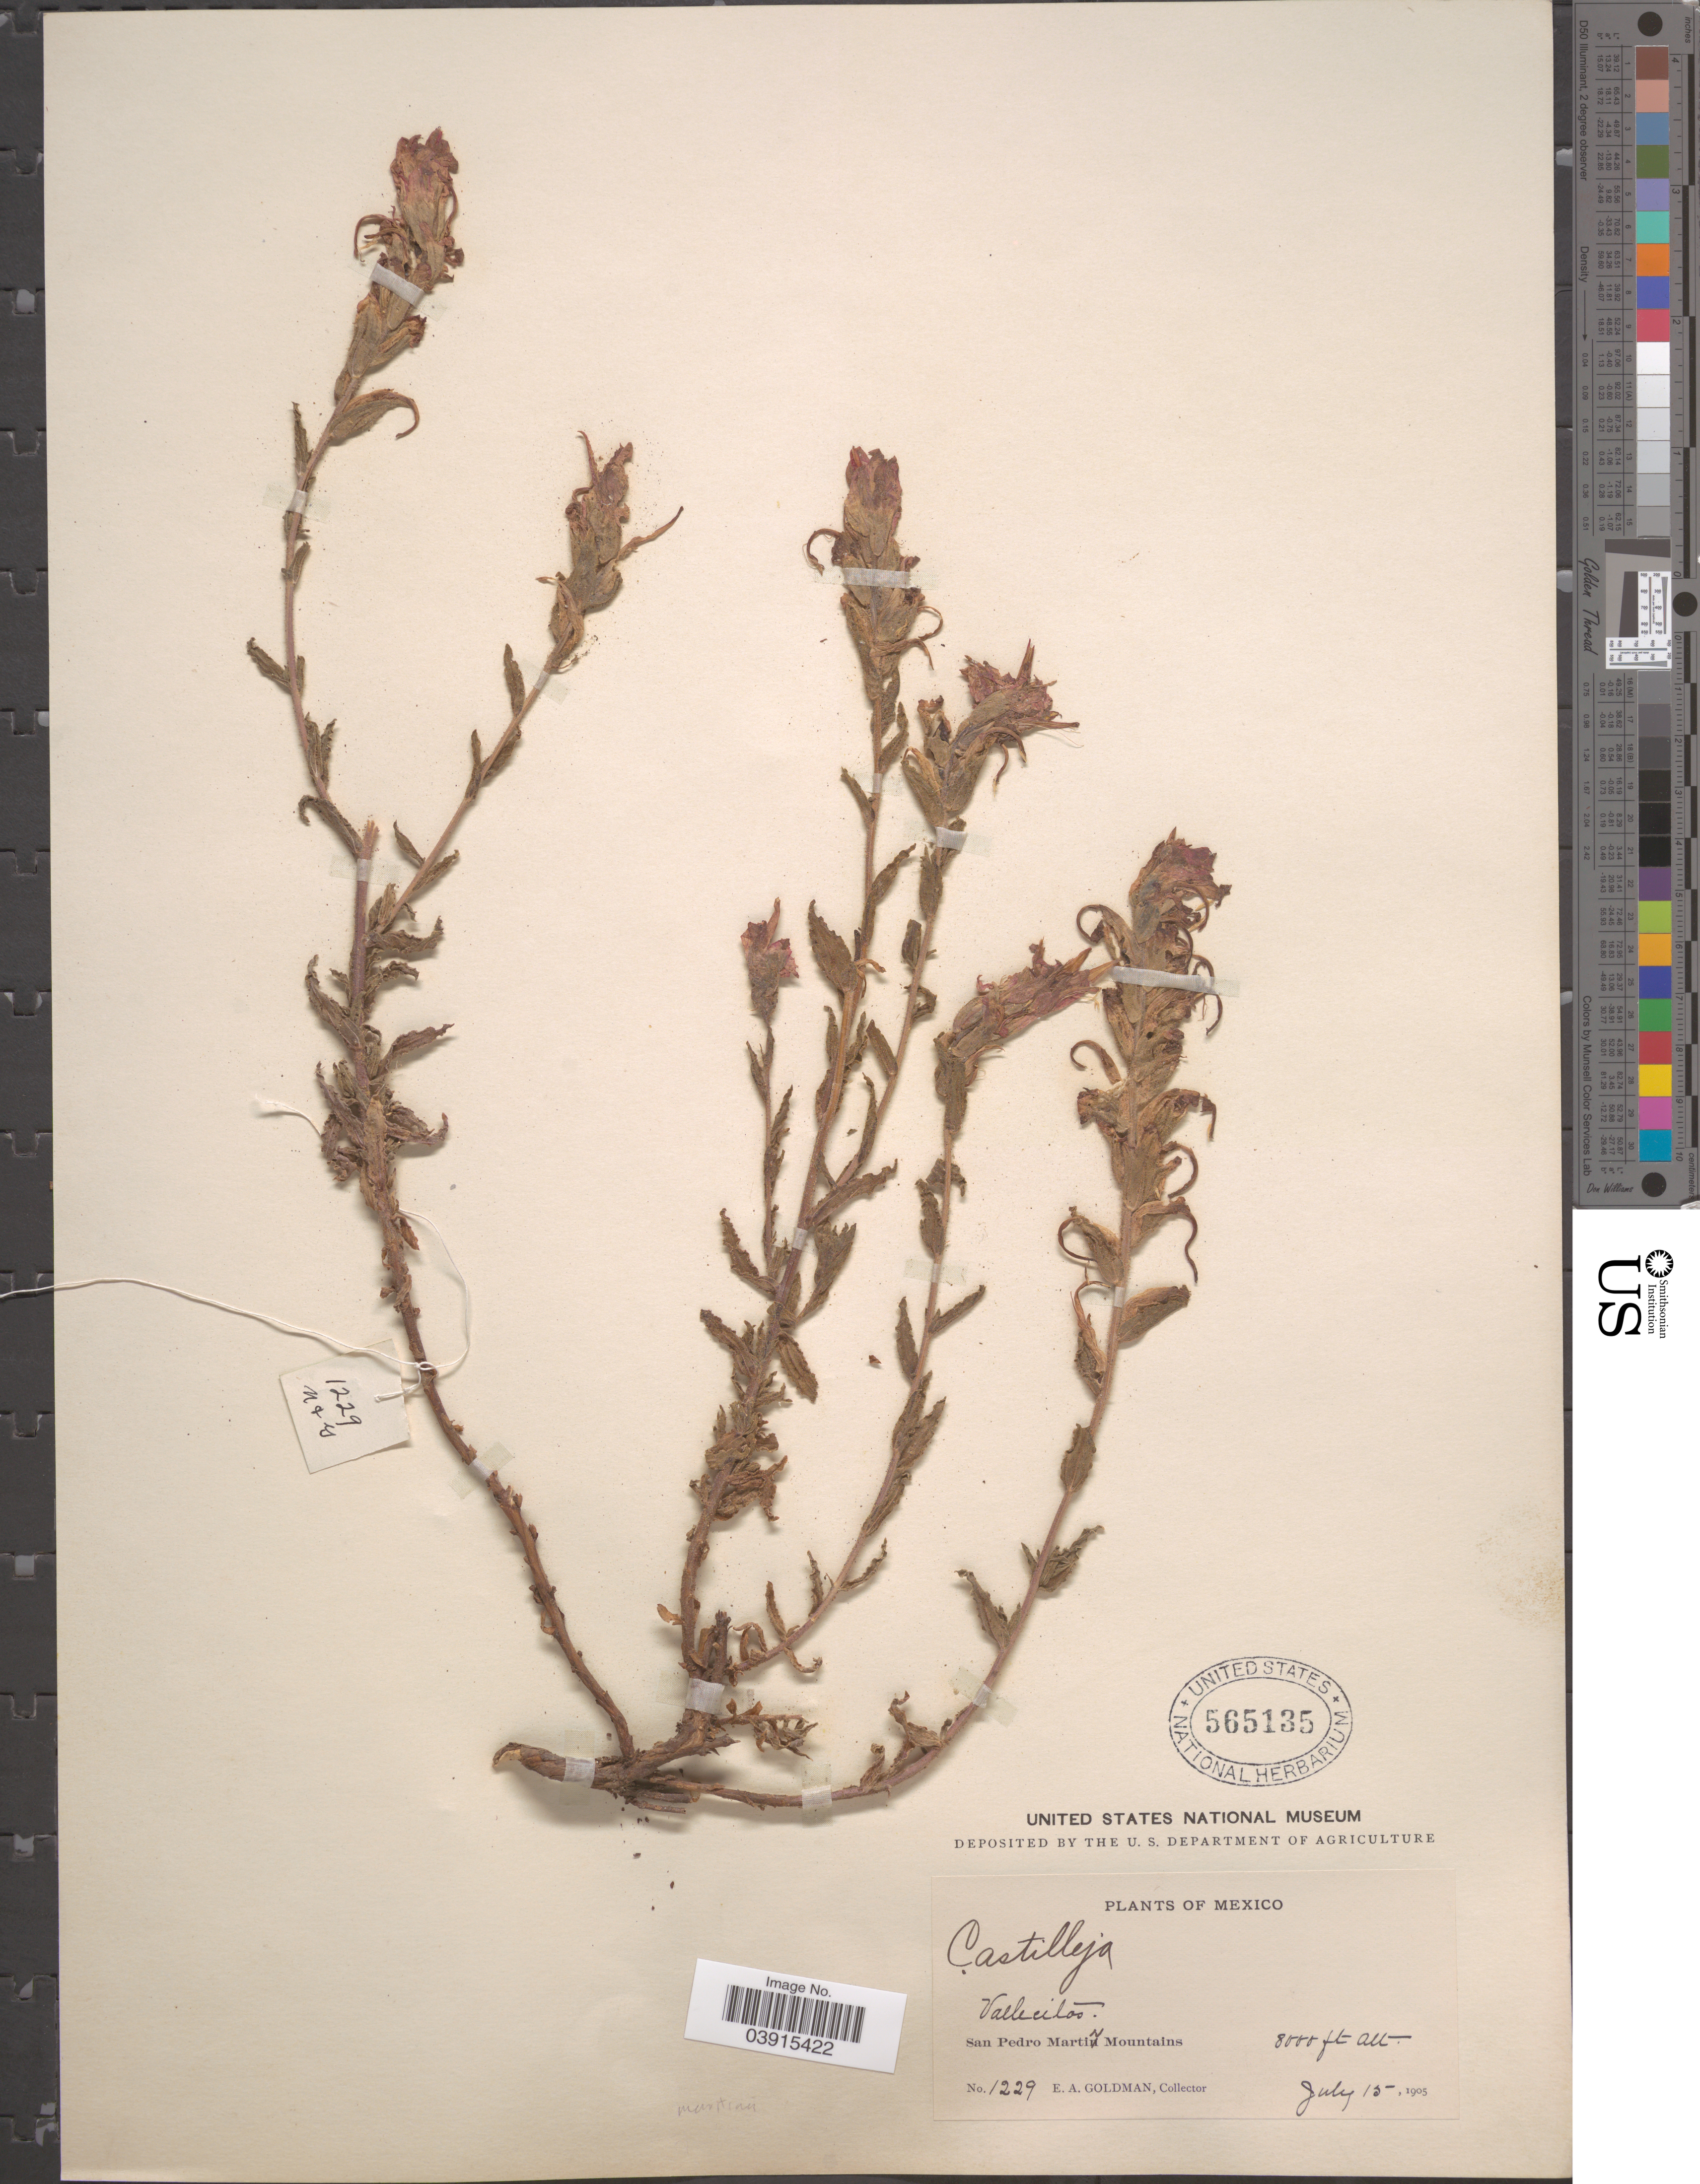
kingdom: Plantae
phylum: Tracheophyta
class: Magnoliopsida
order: Lamiales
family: Orobanchaceae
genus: Castilleja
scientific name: Castilleja martini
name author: Abrams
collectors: E. A. Goldman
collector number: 1229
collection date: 1905-07-15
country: Mexico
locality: Vallecitos. San Pedro Martir Mountains.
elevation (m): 2438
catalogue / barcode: US 565135